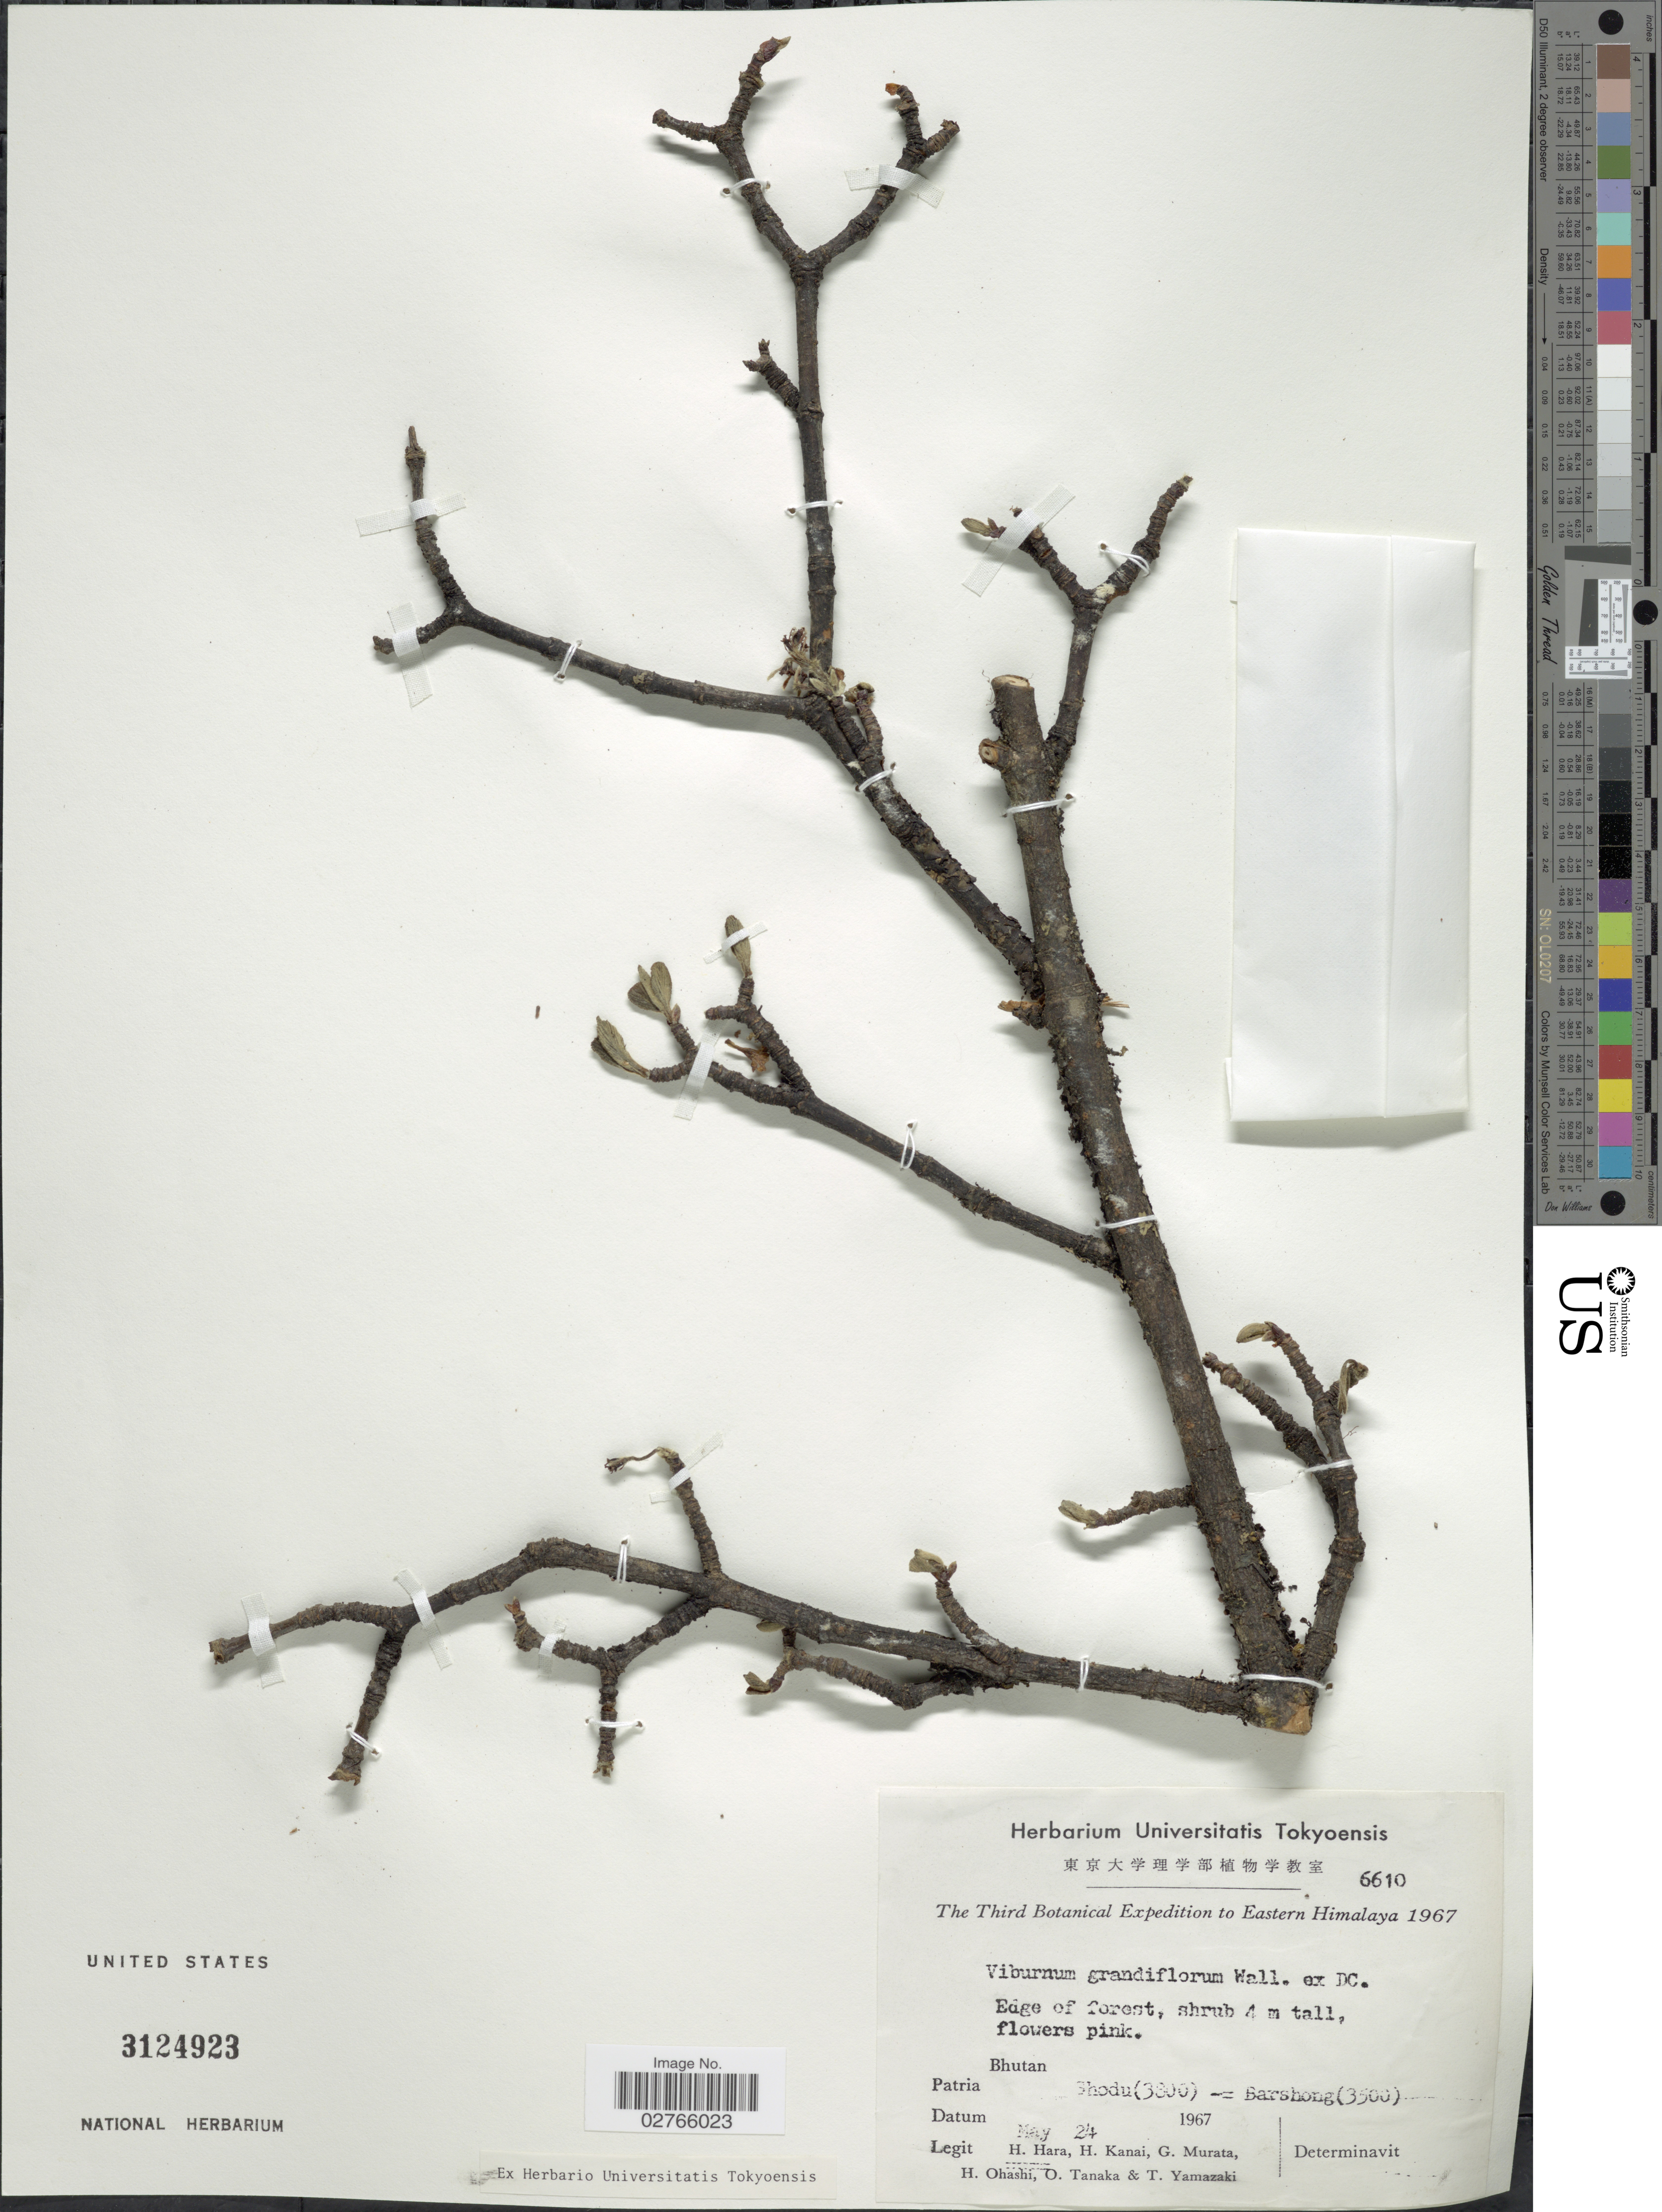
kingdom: Plantae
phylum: Tracheophyta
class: Magnoliopsida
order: Dipsacales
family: Viburnaceae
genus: Viburnum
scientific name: Viburnum grandiflorum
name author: Wall. ex DC.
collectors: H. Hara, H. Kanai, G. Murata, H. Ohashi & et al.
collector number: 6610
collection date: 1967-05-24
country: Bhutan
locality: Eastern Himalaya, Bhutan, Shodu - Barshong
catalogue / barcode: US 3124923